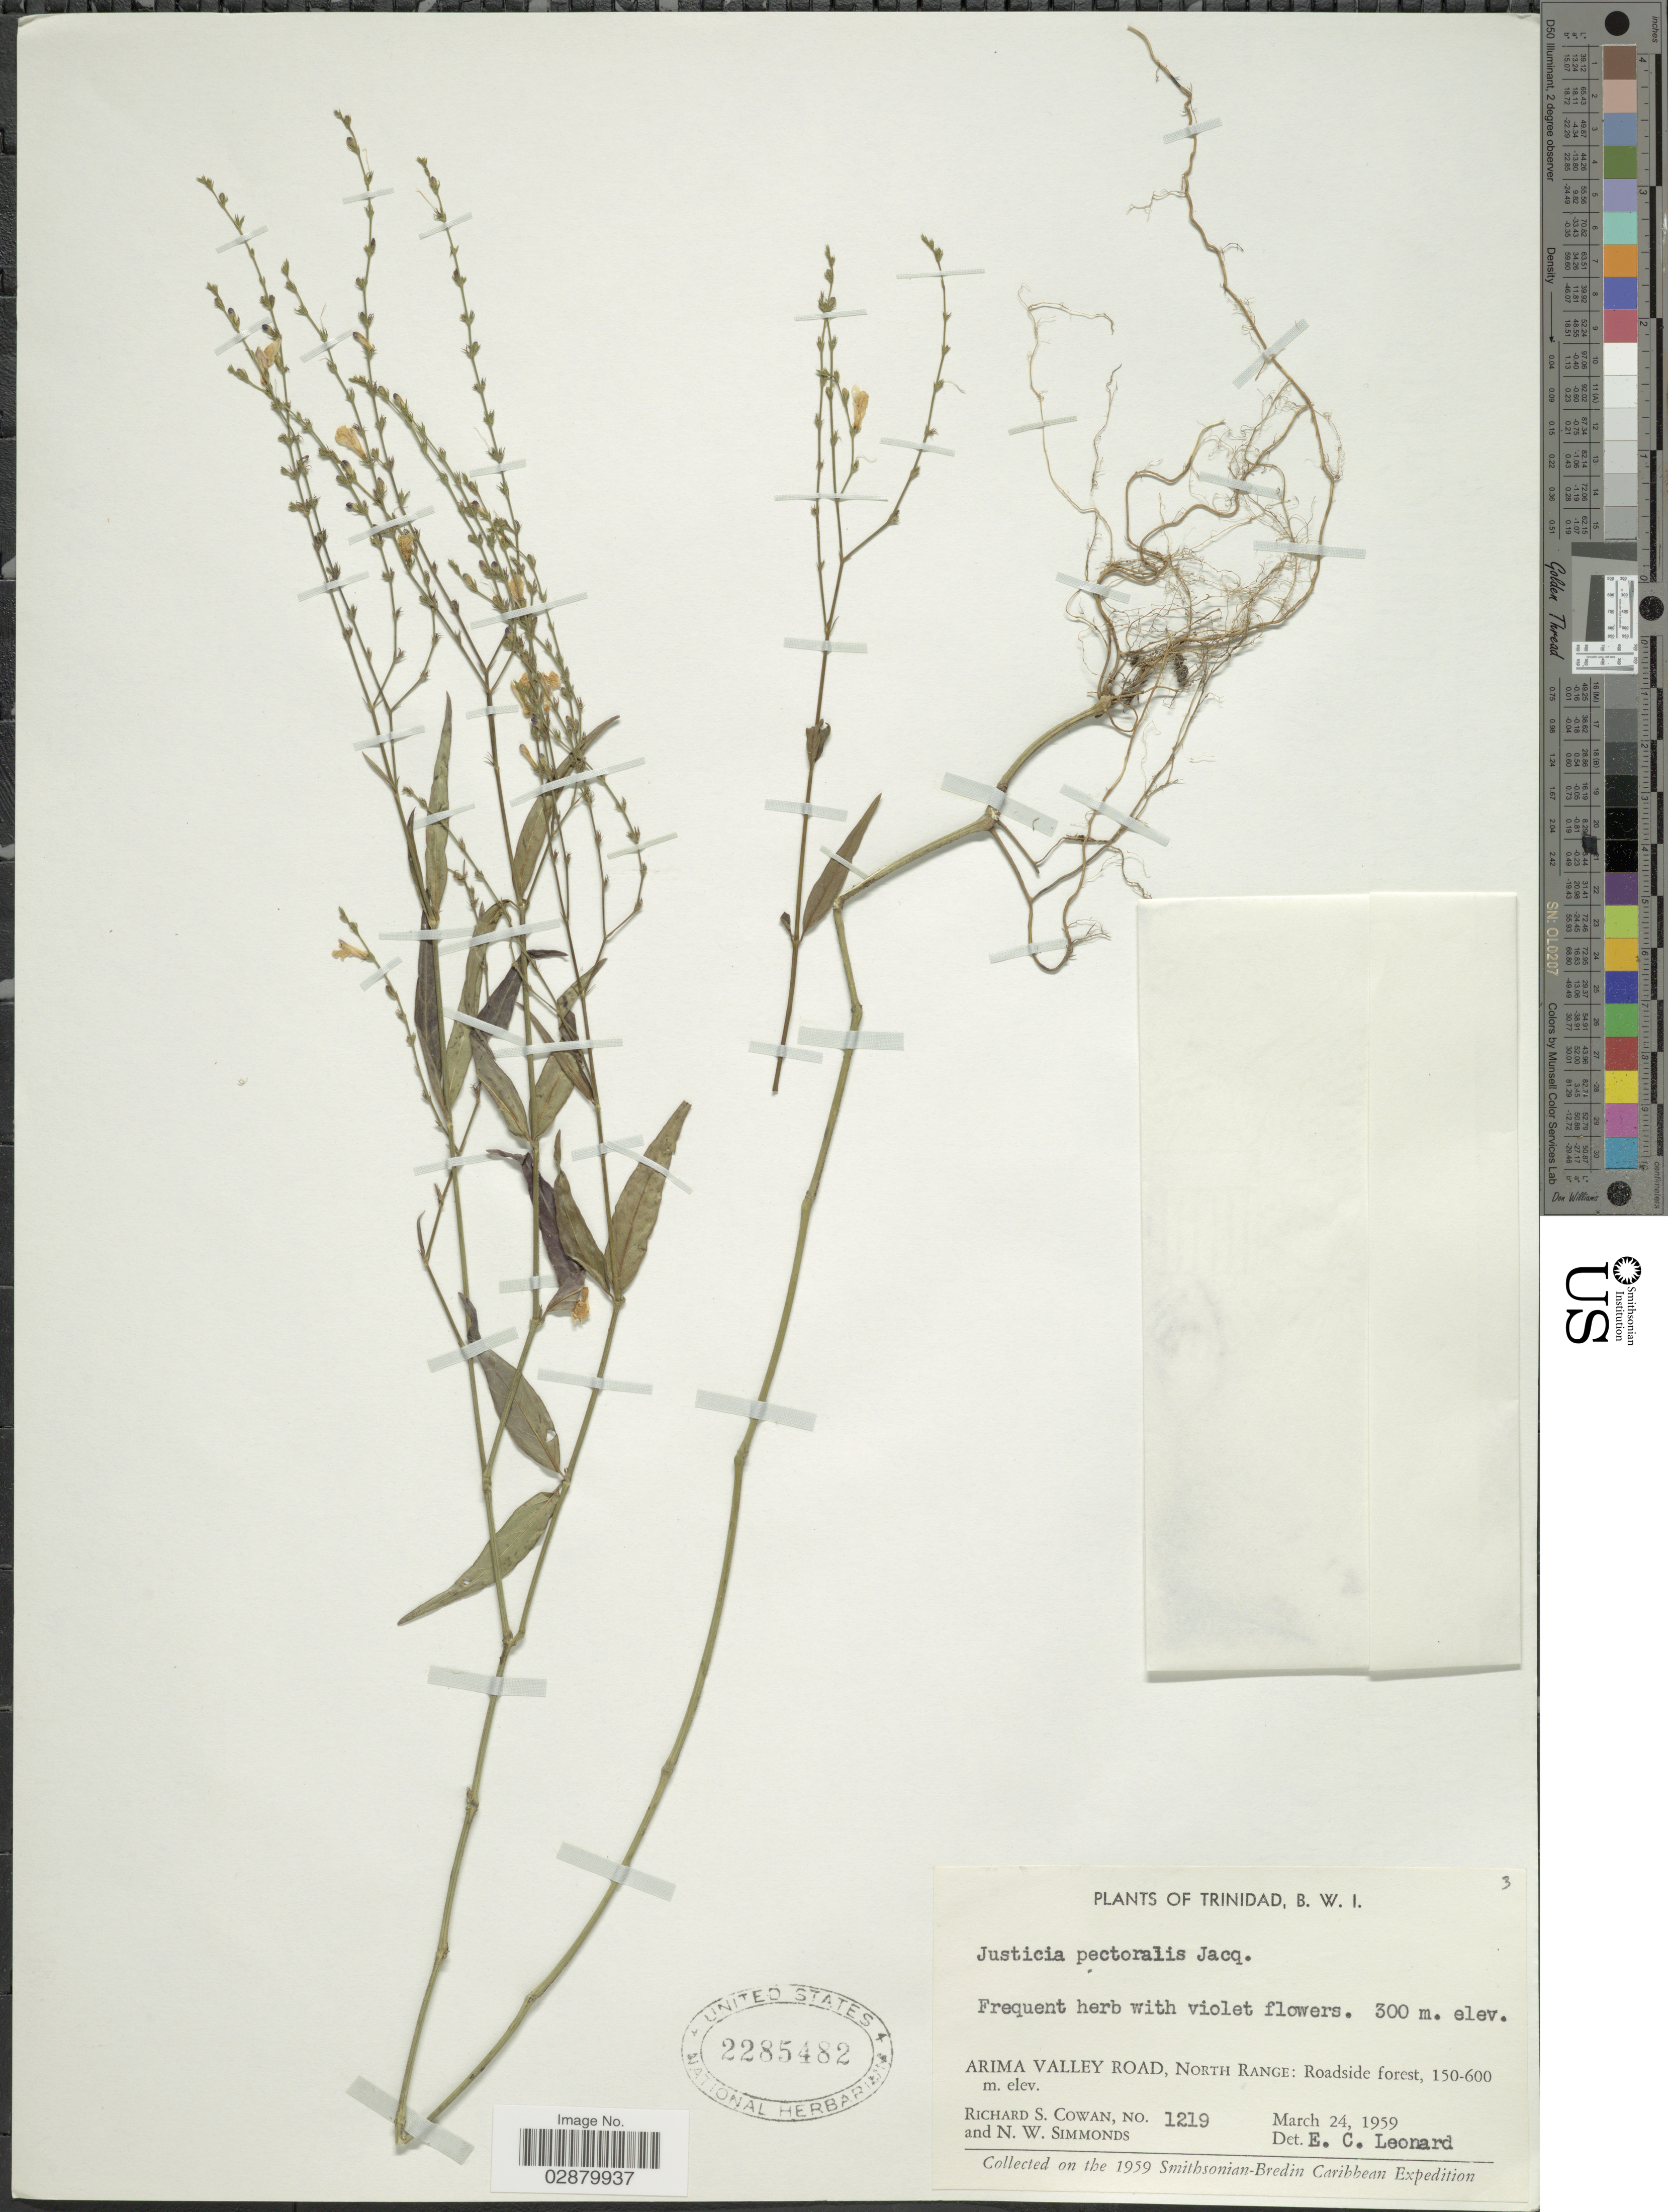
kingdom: Plantae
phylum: Tracheophyta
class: Magnoliopsida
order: Lamiales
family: Acanthaceae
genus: Justicia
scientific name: Justicia pectoralis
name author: Jacq.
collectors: R. S. Cowan & N. W. Simmonds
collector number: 1219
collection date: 1959-03-24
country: Trinidad and Tobago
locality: Trinidad, B.W.I. Arima Valley Road, North Range: Roadside forest.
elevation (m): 150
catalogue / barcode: US 2285482